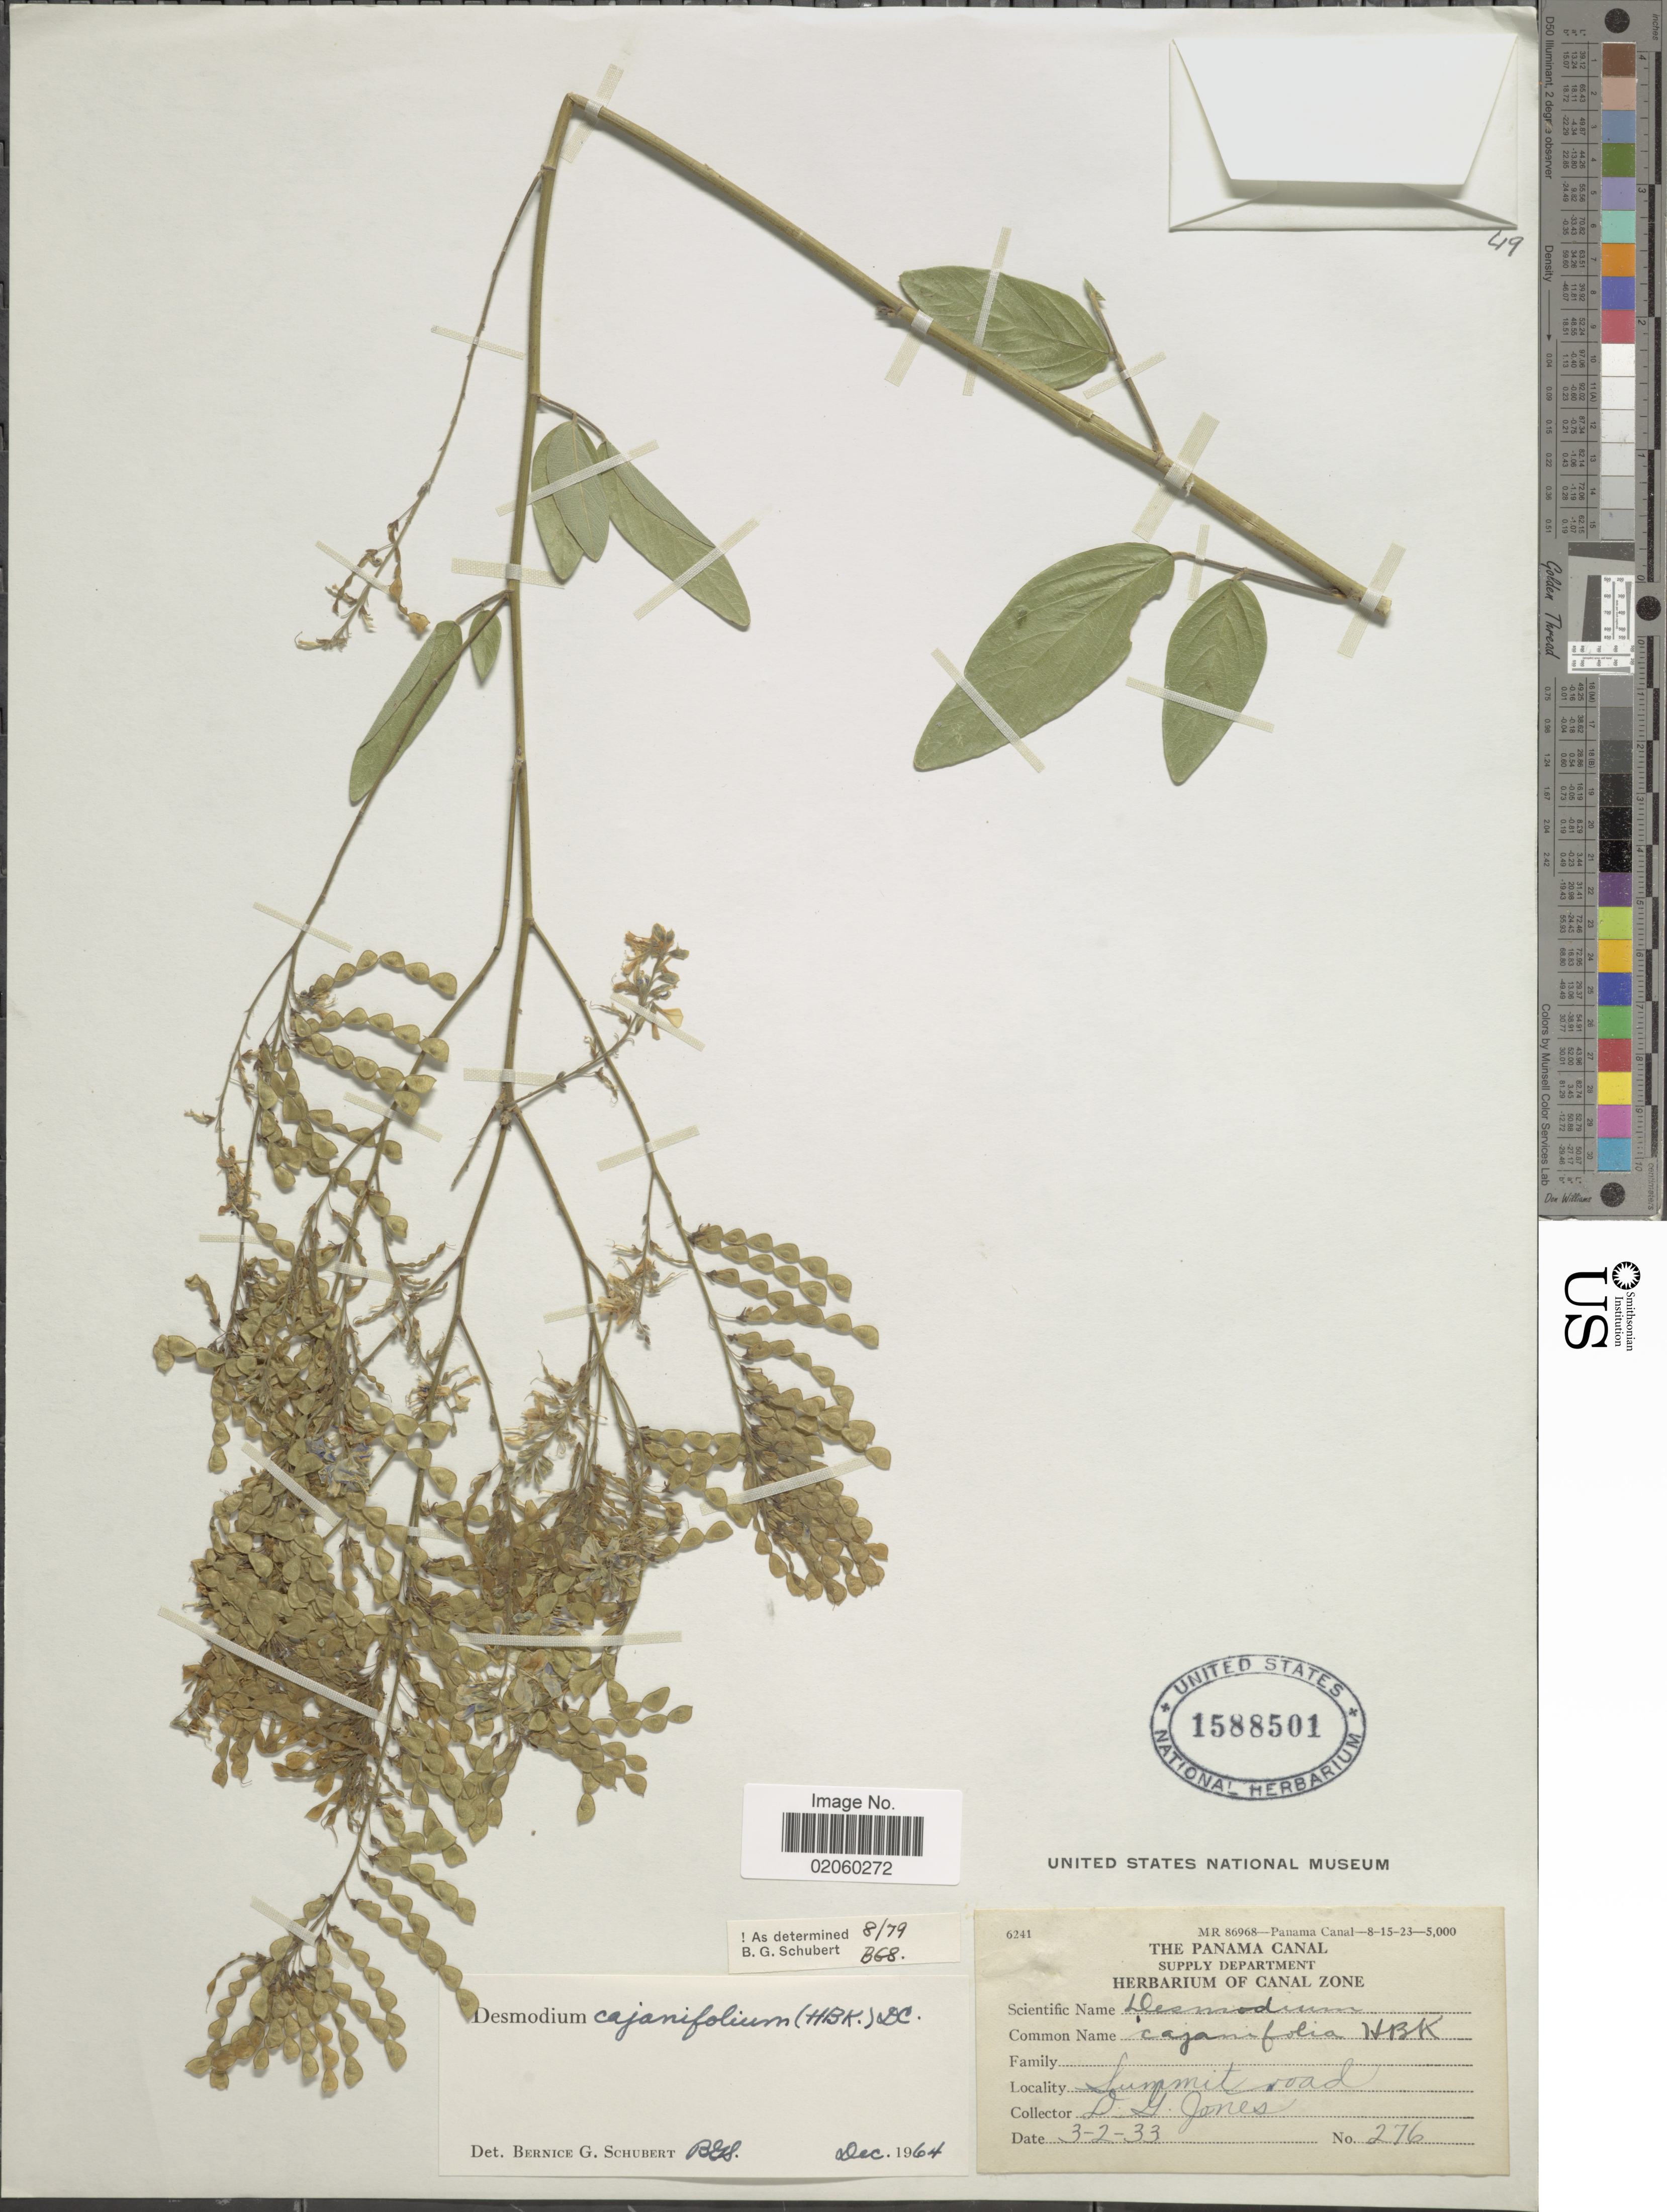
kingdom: Plantae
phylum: Tracheophyta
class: Magnoliopsida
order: Fabales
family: Fabaceae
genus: Desmodium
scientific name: Desmodium cajanifolium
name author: (Kunth) DC.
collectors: D. Jones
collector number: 276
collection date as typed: Transcribed d/m/y: 3/2/33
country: Panama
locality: The Panama Canal, Summit road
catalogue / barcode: US 1588501